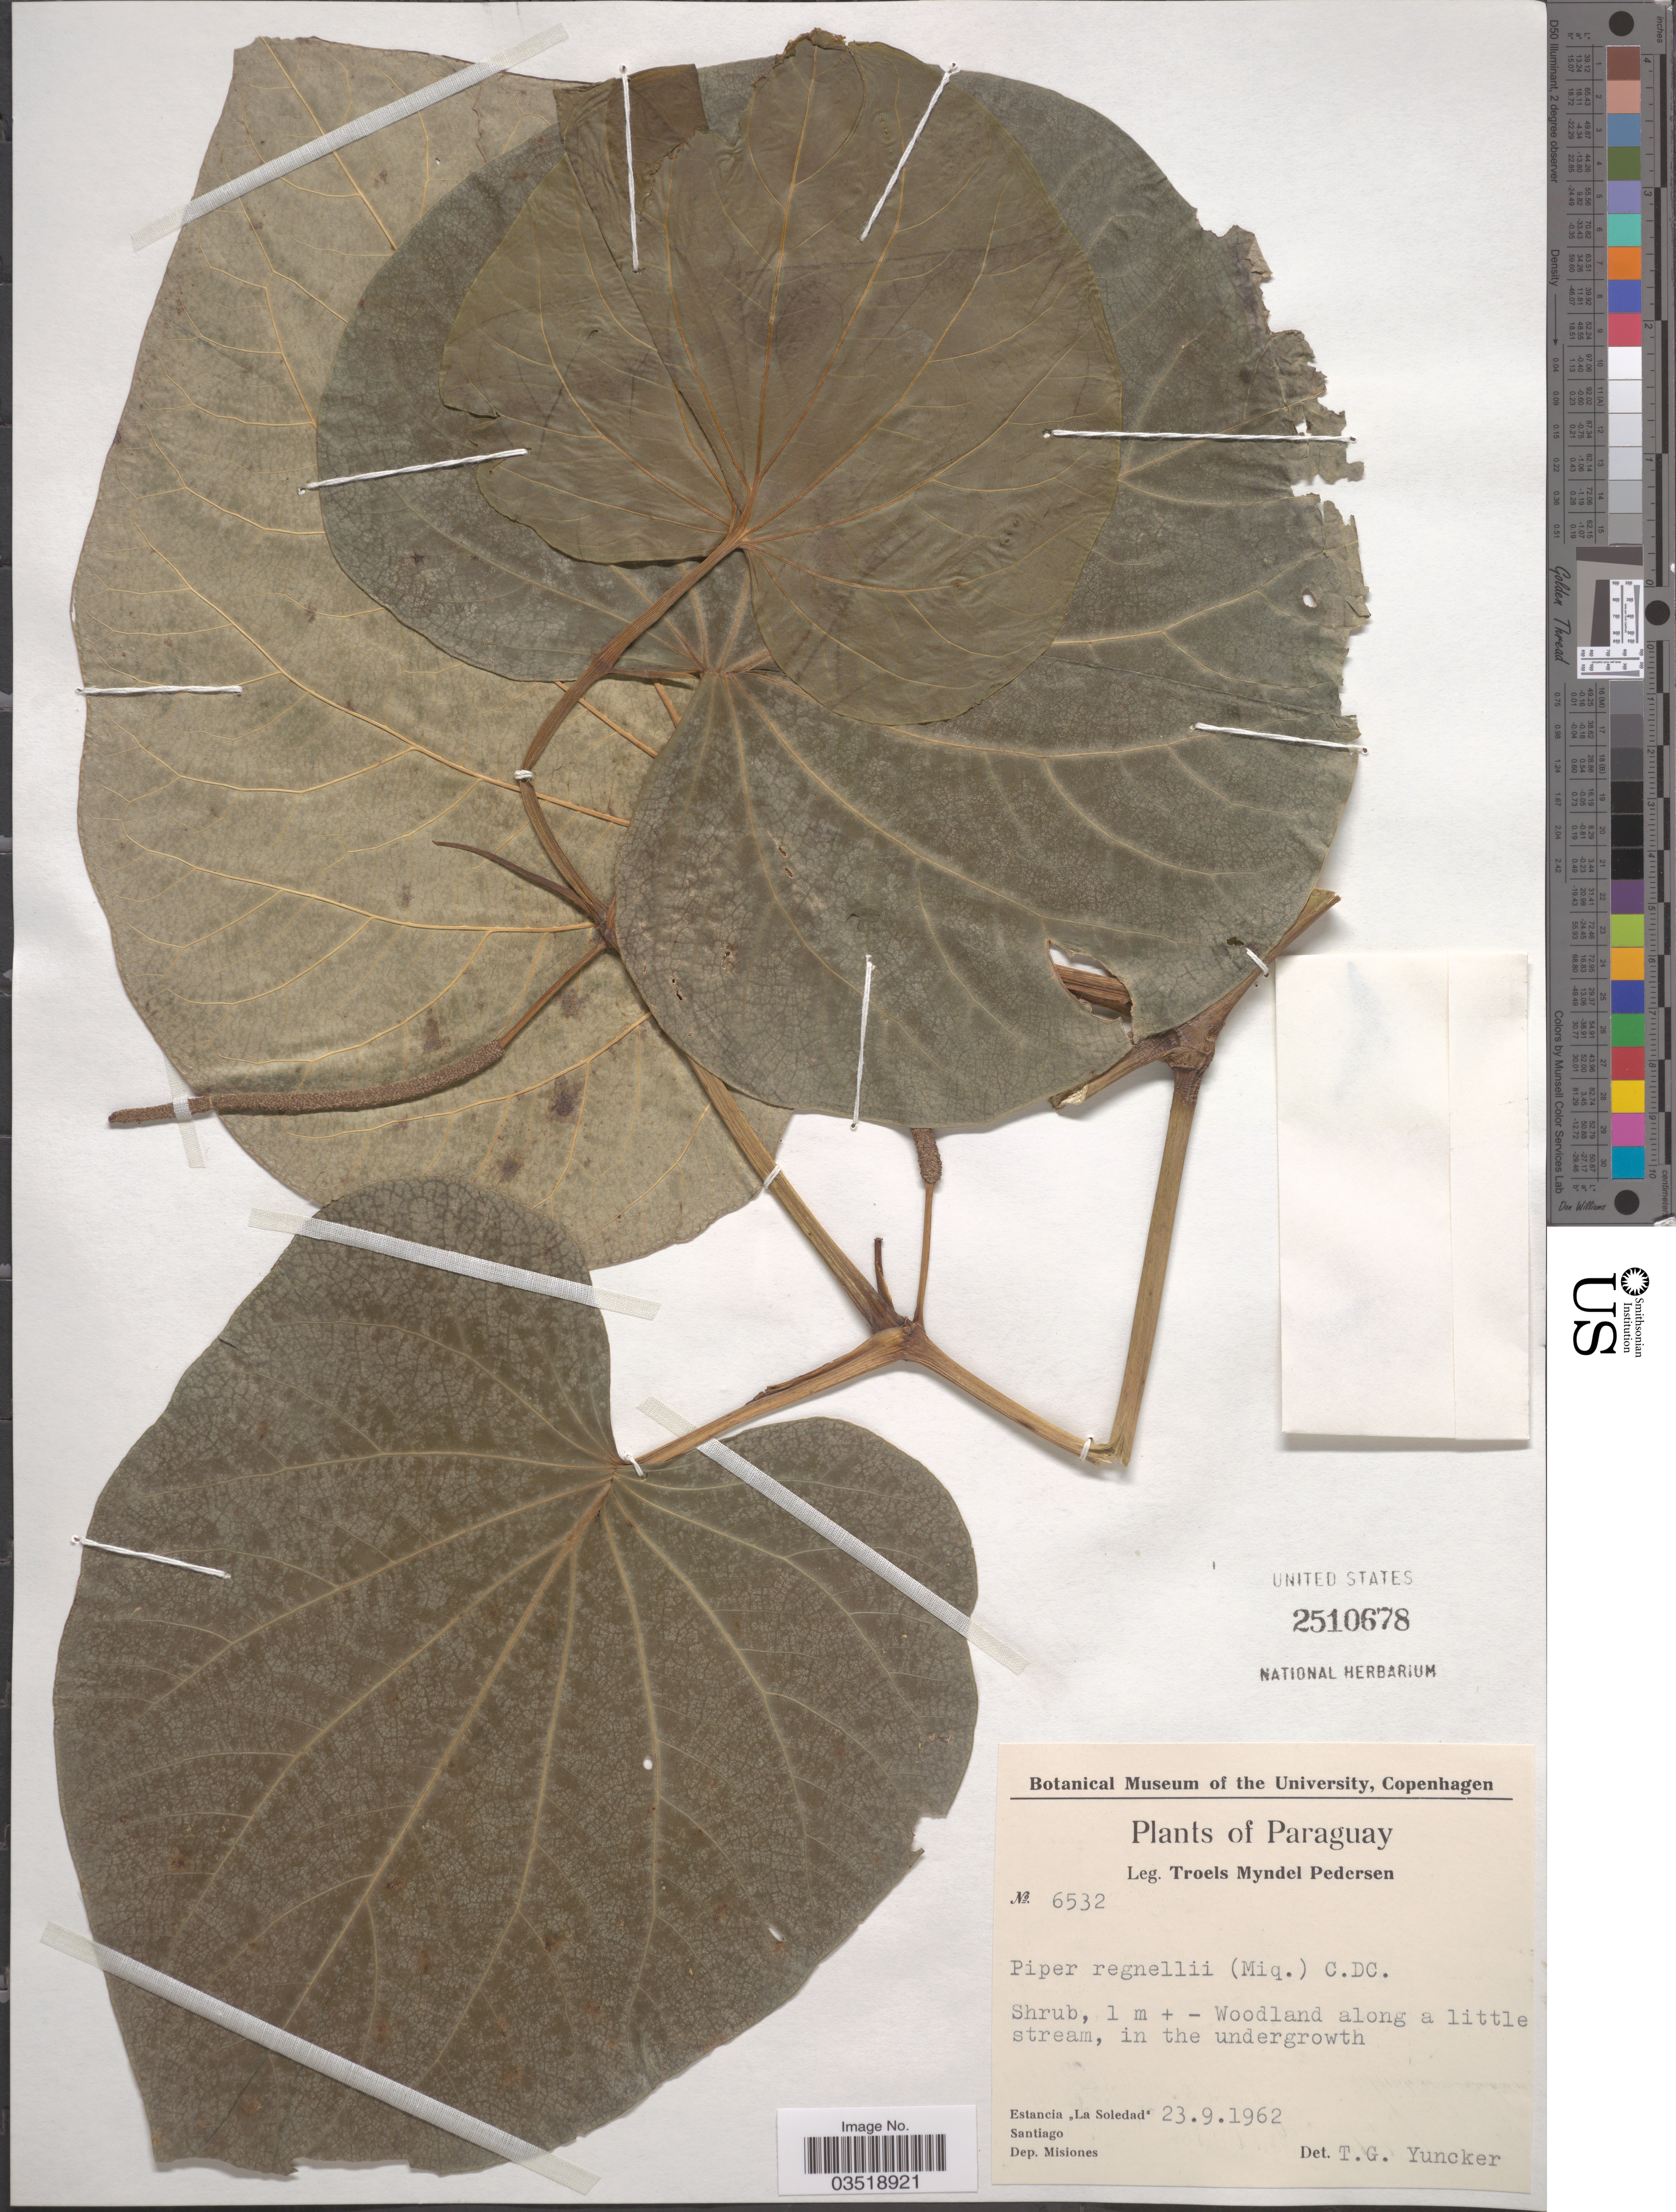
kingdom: Plantae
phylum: Tracheophyta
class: Magnoliopsida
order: Piperales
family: Piperaceae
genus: Piper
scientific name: Piper regnellii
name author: (Miq.) C. DC.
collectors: T. Pederson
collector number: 6532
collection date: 1962-09-23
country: Paraguay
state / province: Misiones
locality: Estancia "La Soledad". Santiago. Dep. Misiones.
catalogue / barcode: US 2510678